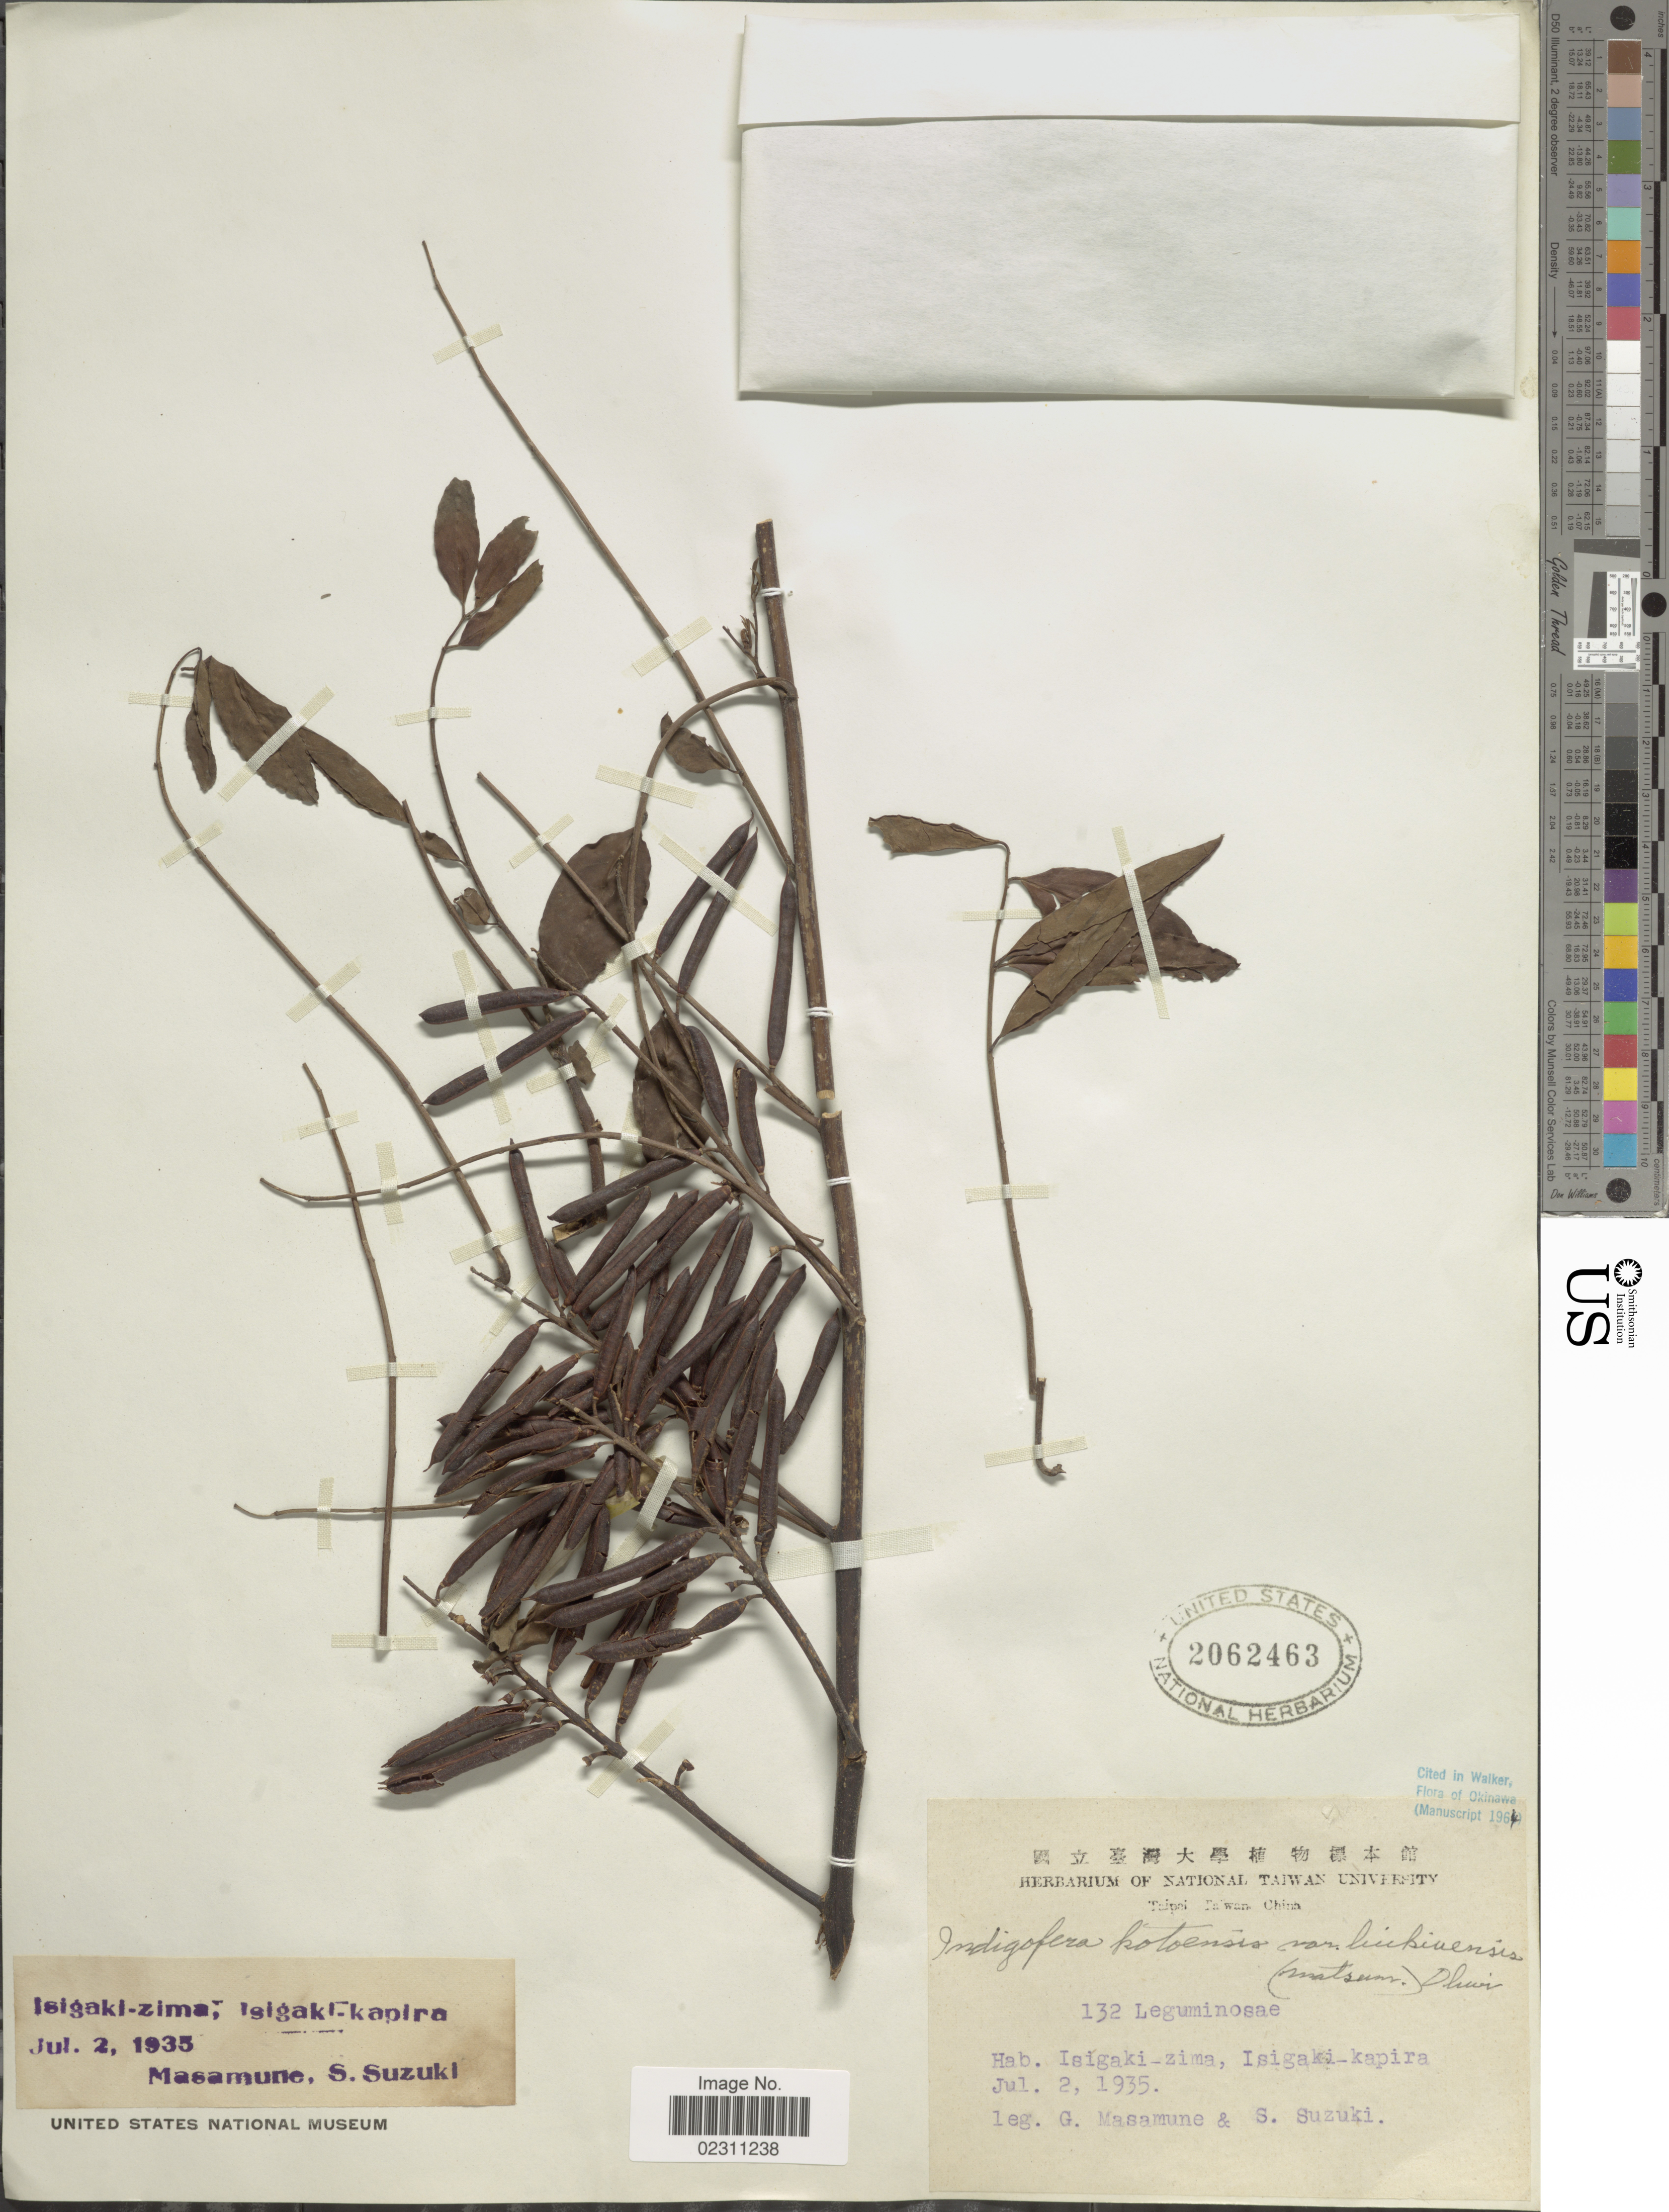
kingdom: Plantae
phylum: Tracheophyta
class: Magnoliopsida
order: Fabales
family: Fabaceae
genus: Indigofera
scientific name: Indigofera zollingeriana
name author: Miq.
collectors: G. Masamune & S. Suzuki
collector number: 132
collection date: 1935-07-02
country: Japan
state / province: Okinawa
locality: Isigaki-zima, Isigaki-kapira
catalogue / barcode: US 2062463